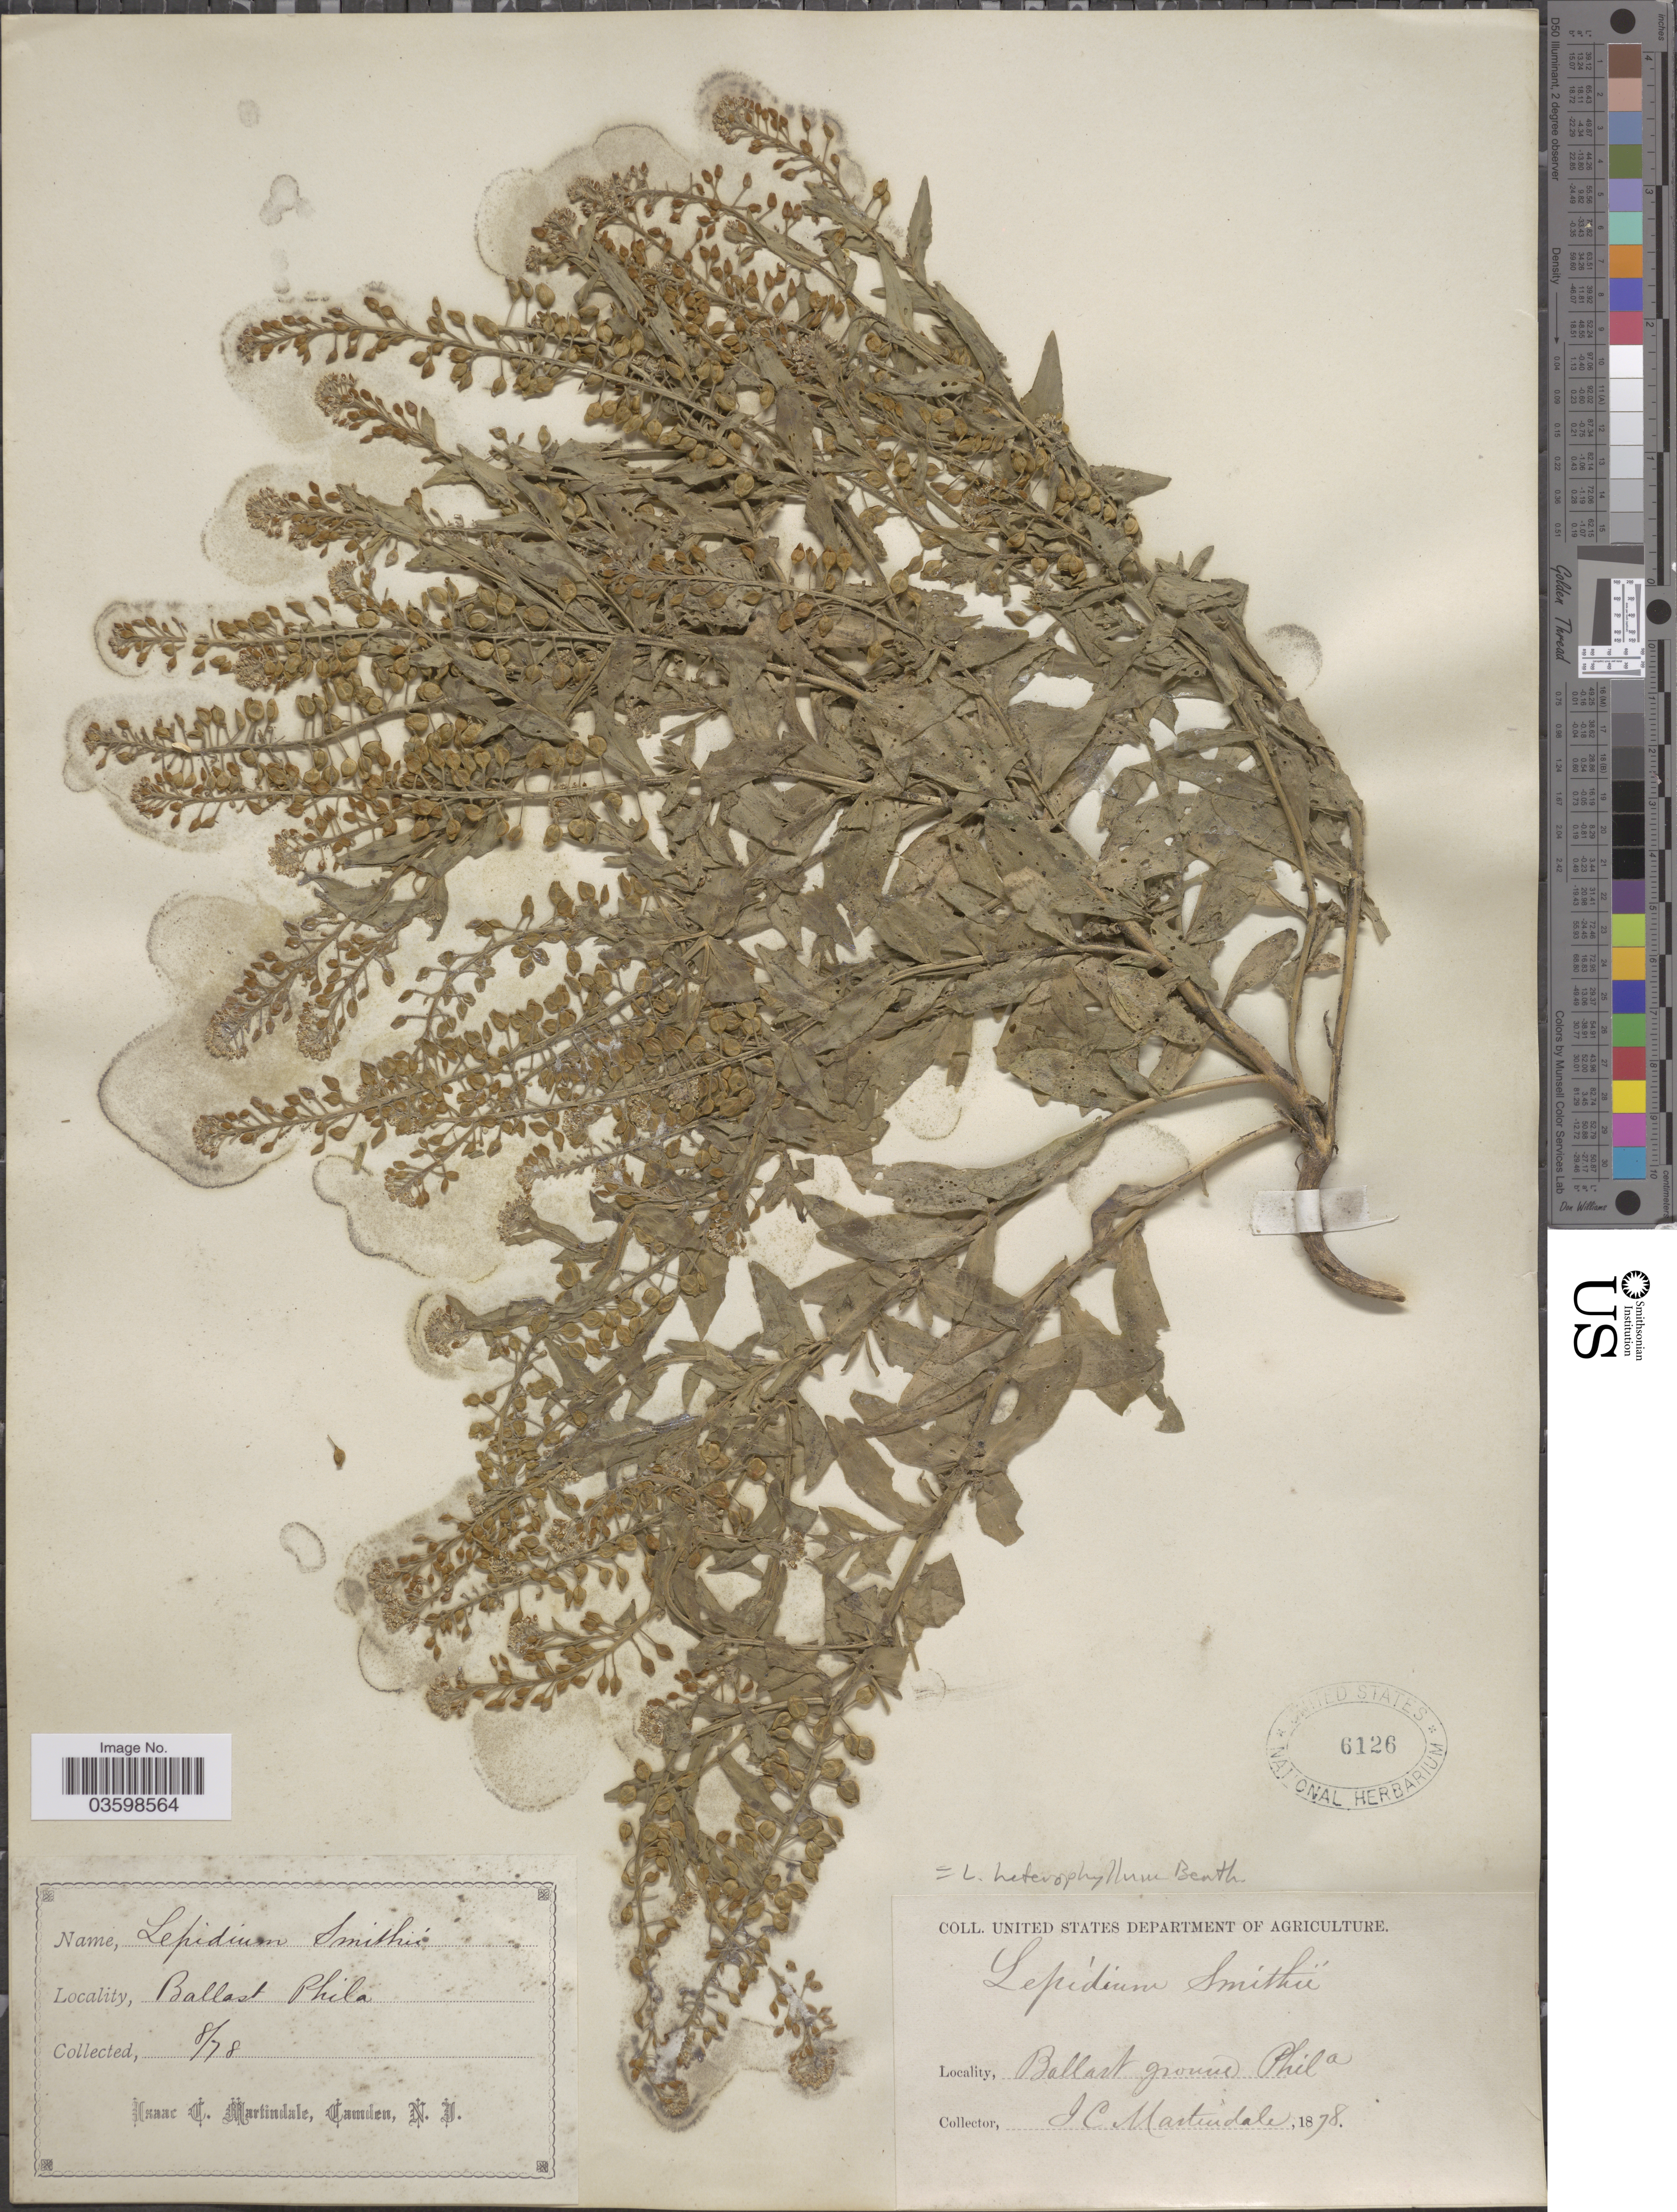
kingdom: Plantae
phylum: Tracheophyta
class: Magnoliopsida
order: Brassicales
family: Brassicaceae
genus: Lepidium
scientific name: Lepidium heterophyllum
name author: Benth.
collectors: I. C. Martindale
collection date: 1878-08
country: United States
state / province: New Jersey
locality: Ballast ground Phila.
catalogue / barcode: US 6126